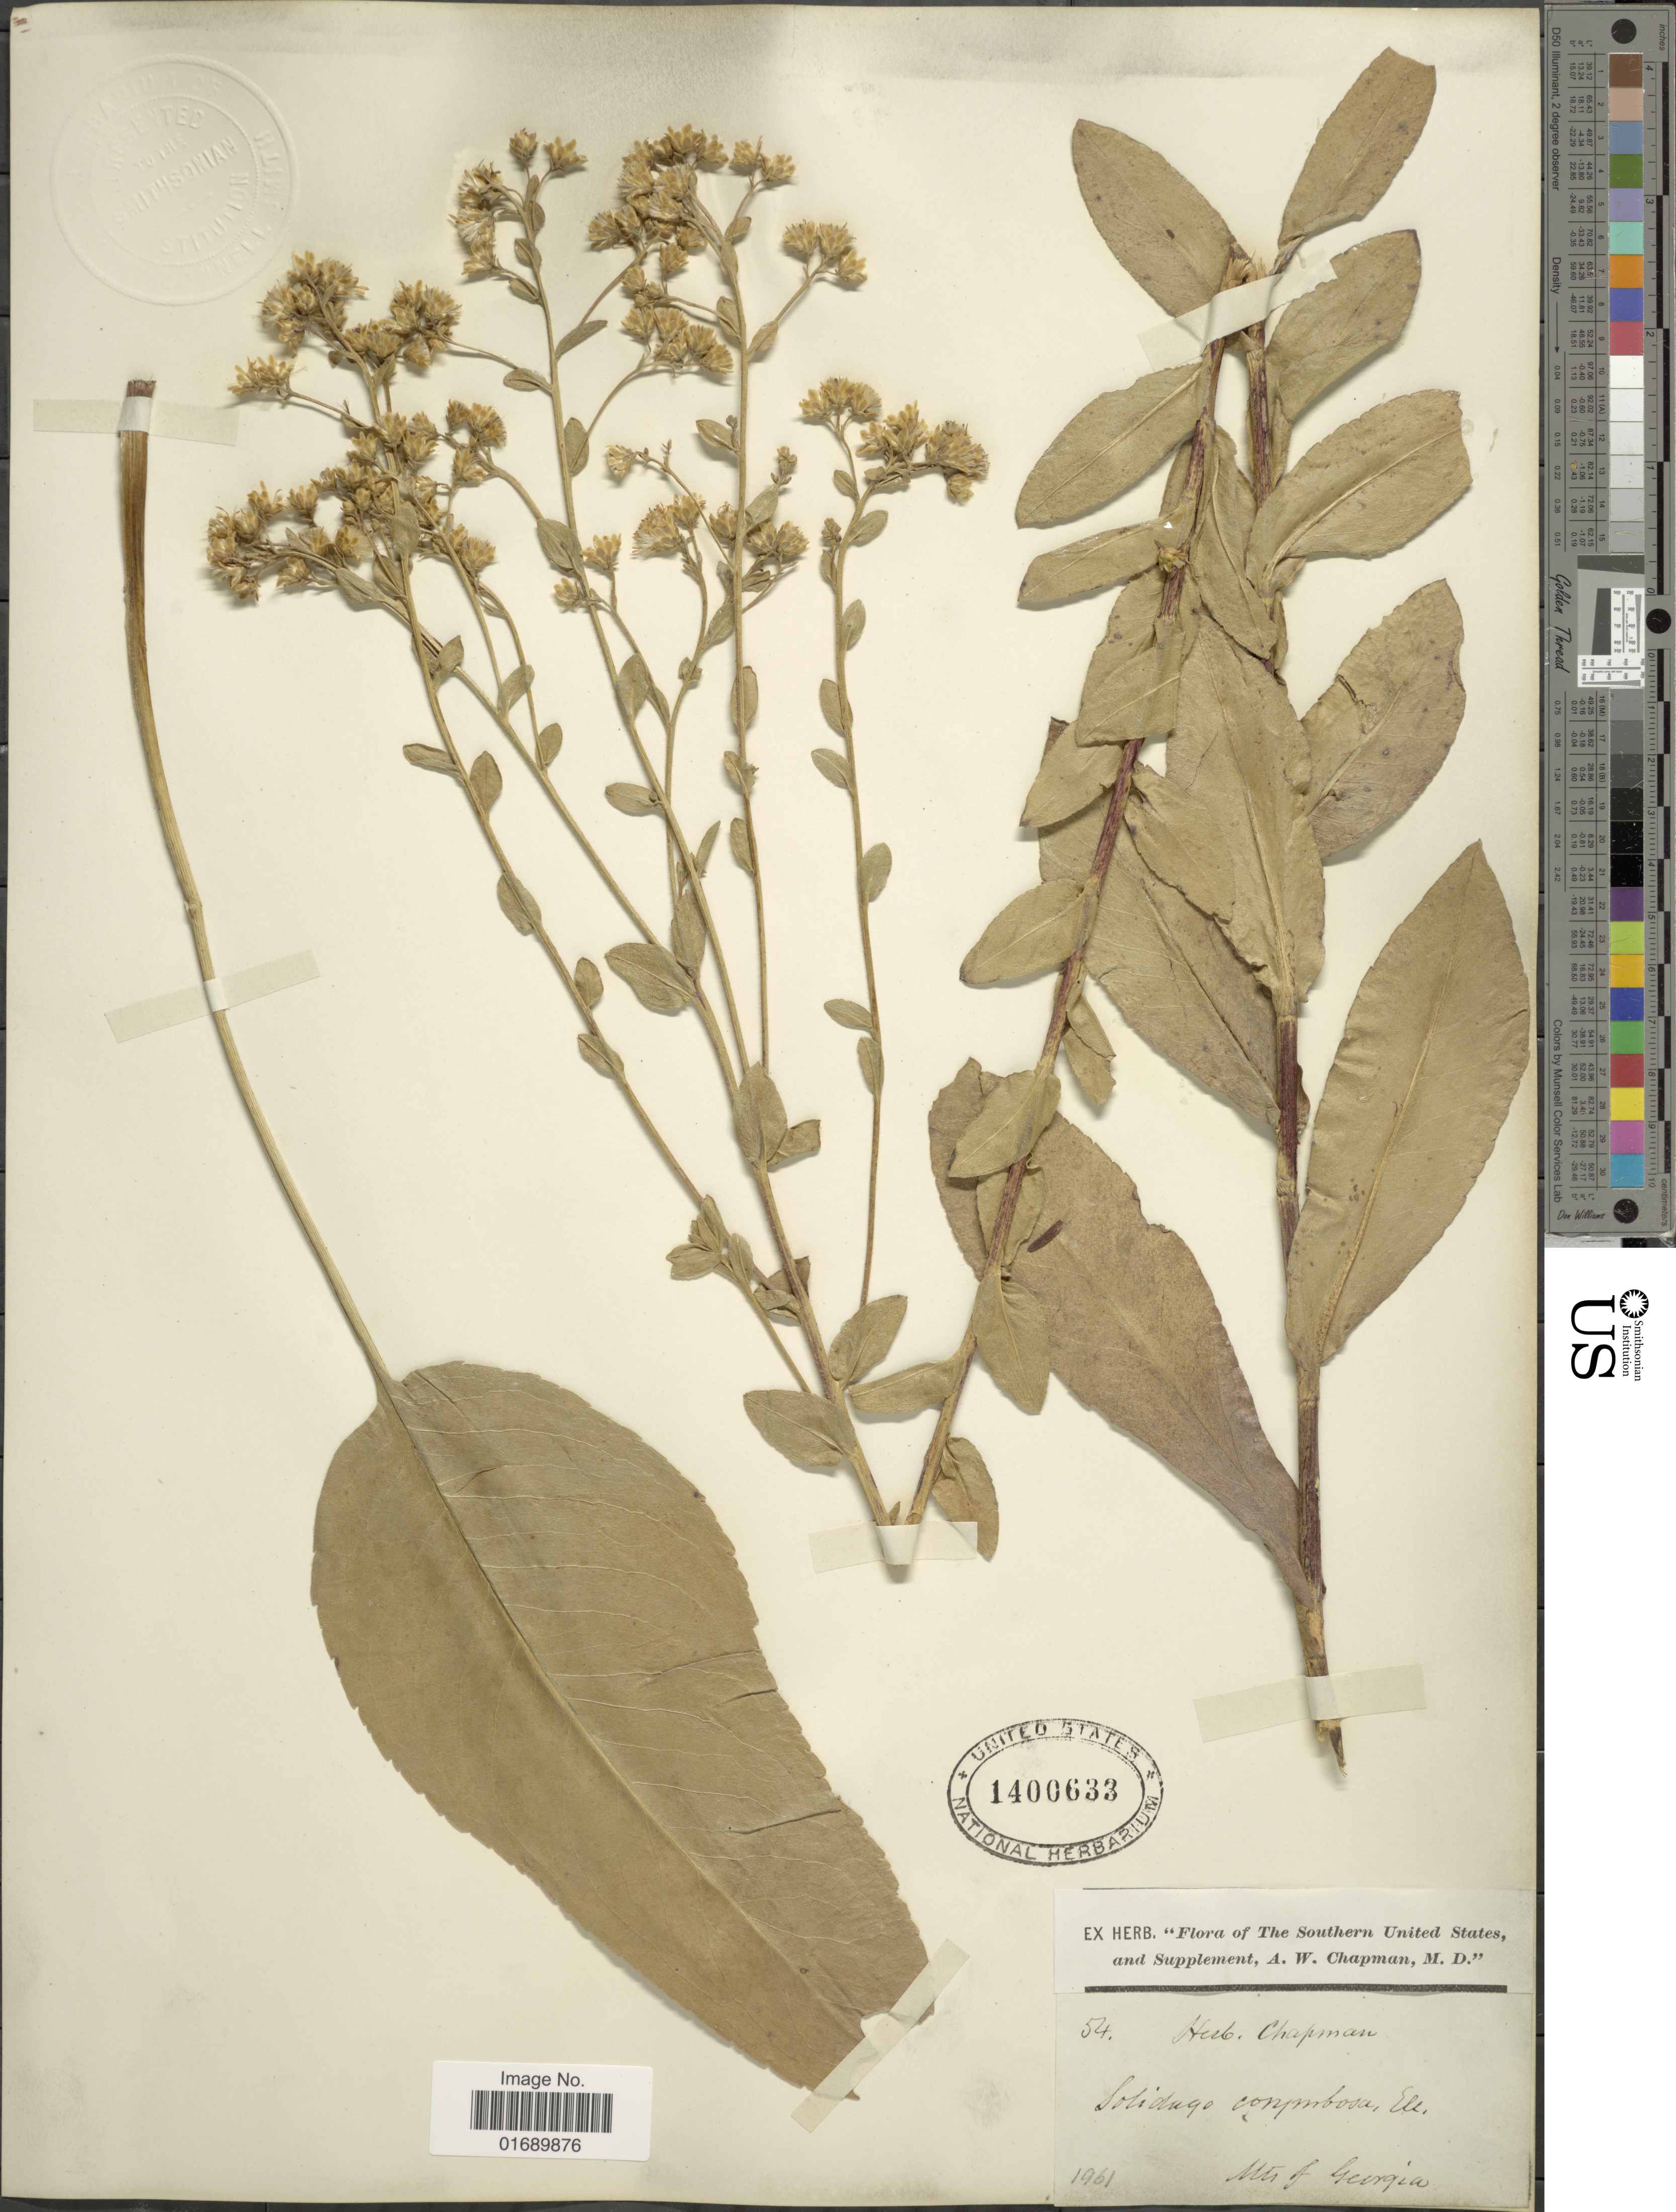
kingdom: Plantae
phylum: Tracheophyta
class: Magnoliopsida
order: Asterales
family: Asteraceae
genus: Solidago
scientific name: Solidago rigida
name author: L.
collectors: A. W. Chapman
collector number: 54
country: United States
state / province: Georgia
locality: Mts of Georgia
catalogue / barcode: US 1400633